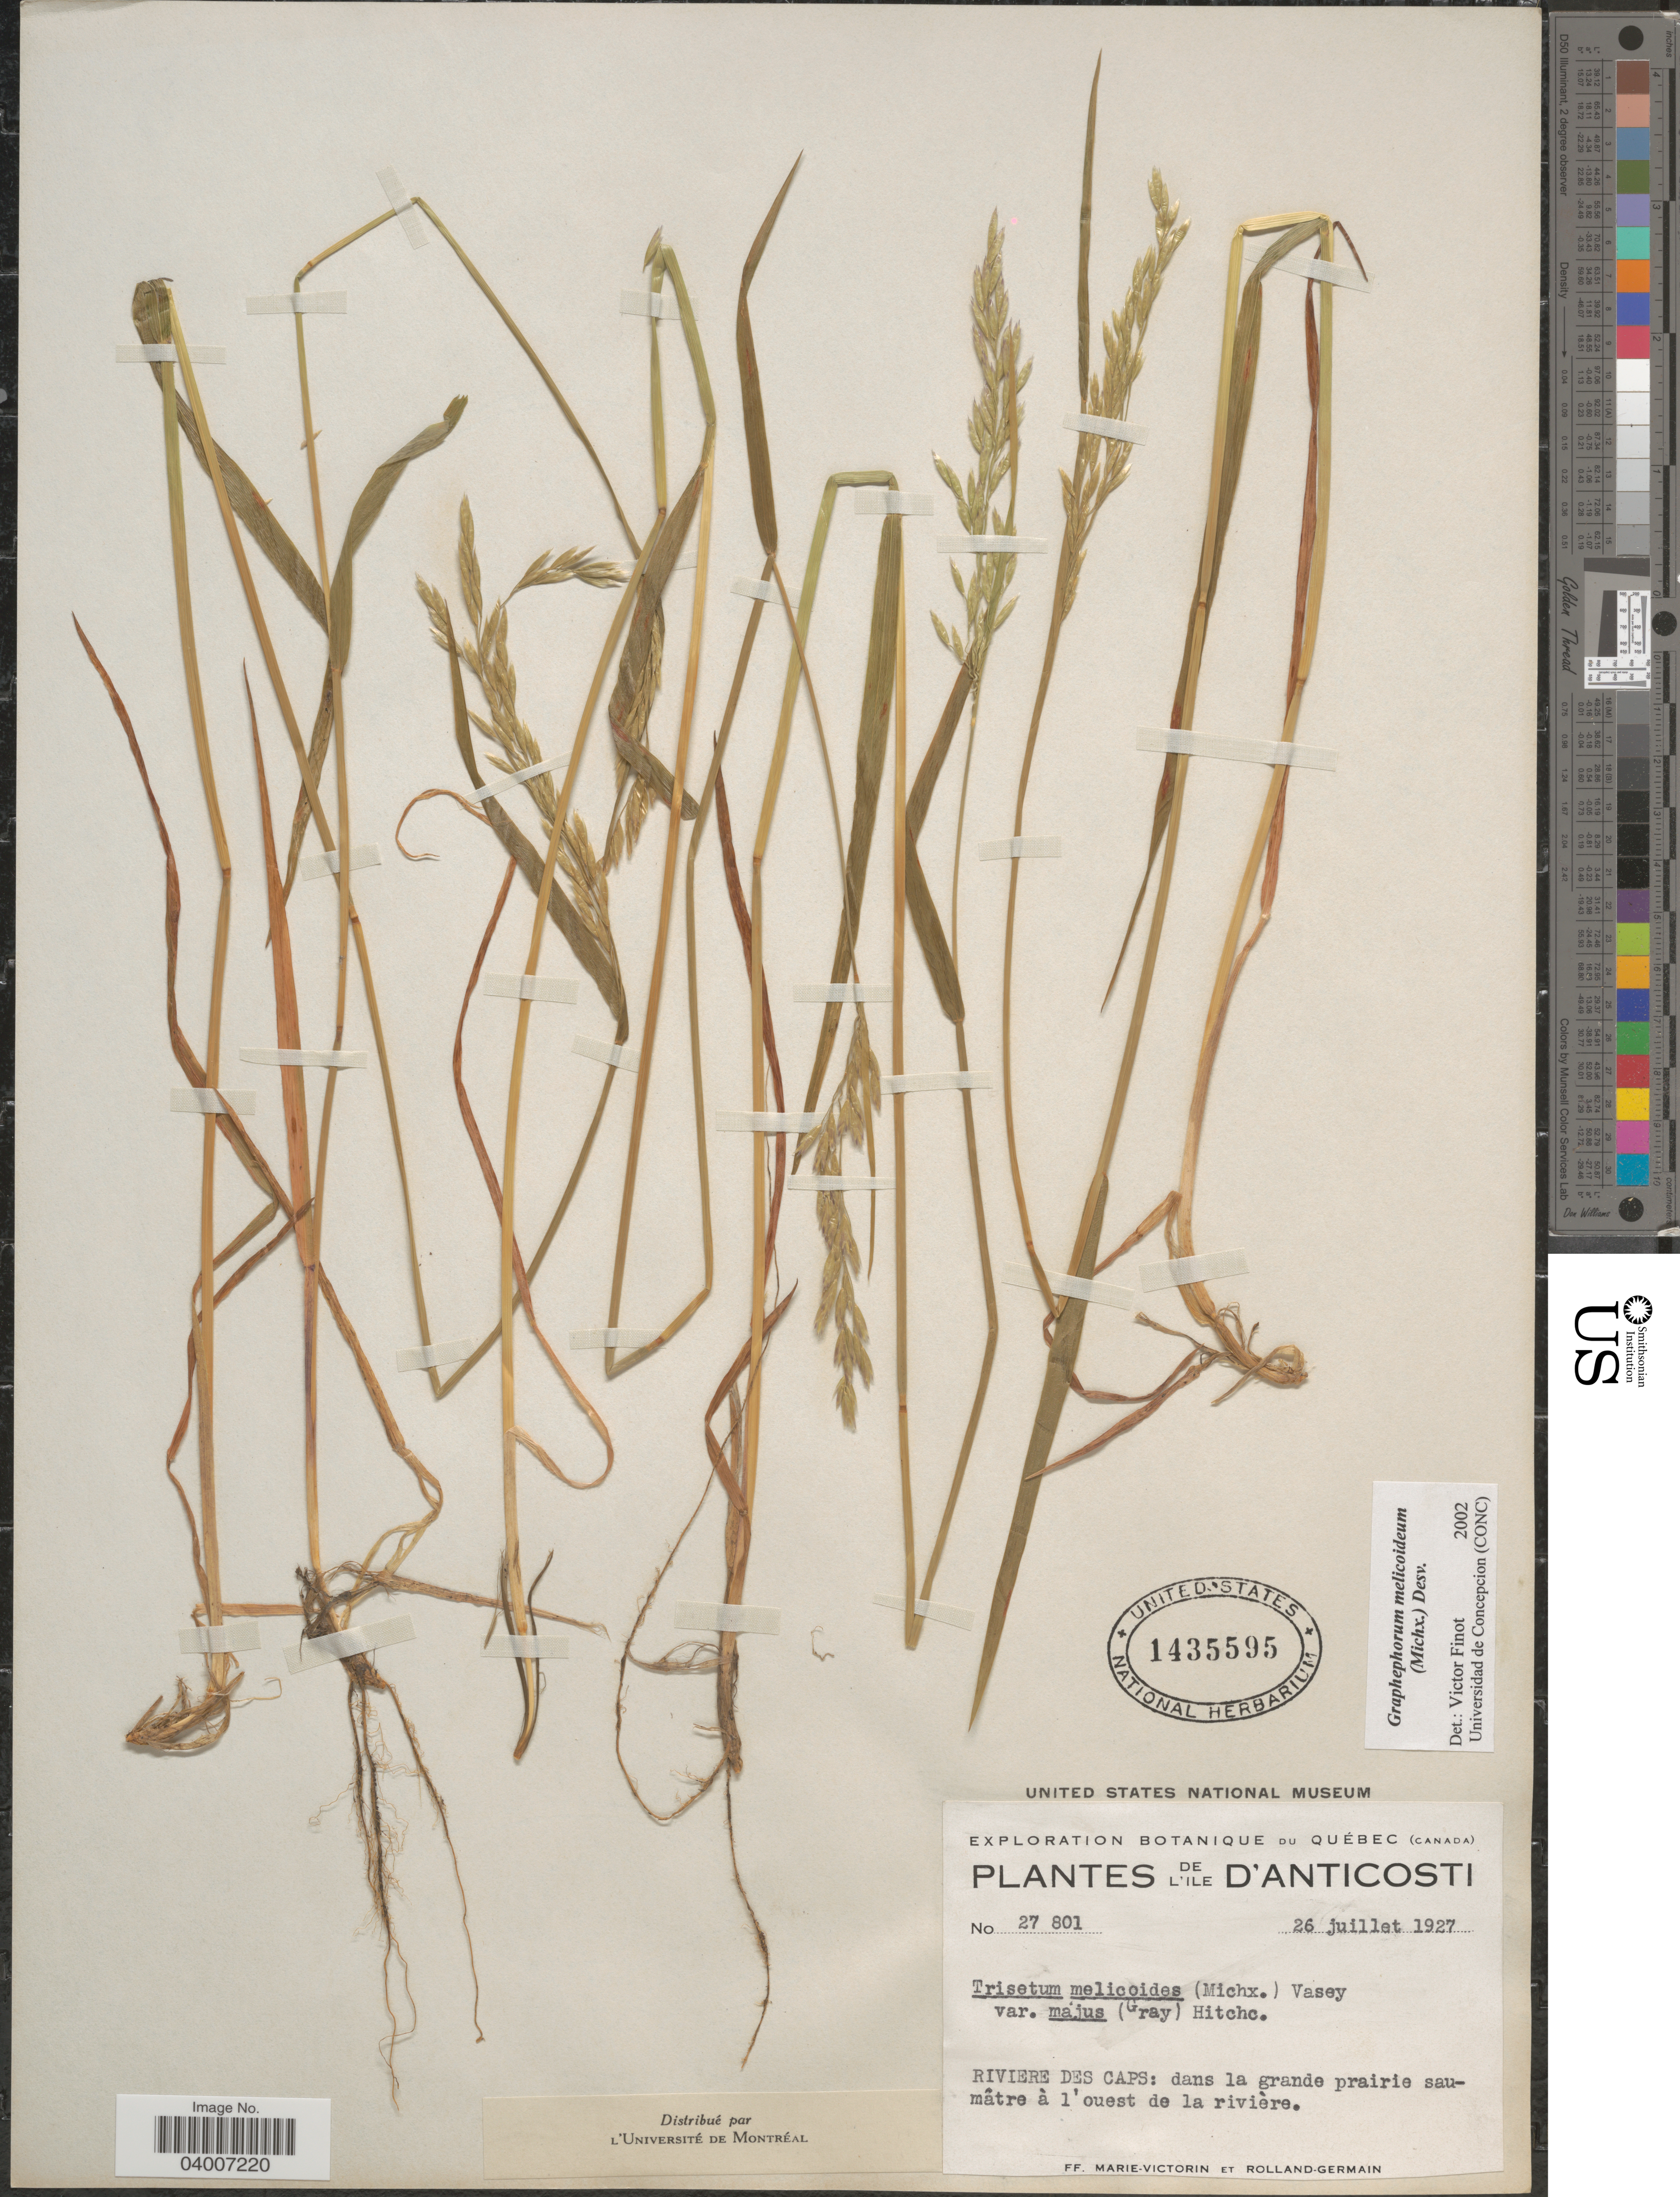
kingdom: Plantae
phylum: Tracheophyta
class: Liliopsida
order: Poales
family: Poaceae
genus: Graphephorum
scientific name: Graphephorum melicoides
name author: (F. Michx.) Desv.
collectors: F. Marie-Victorin & Rolland-Germain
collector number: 27801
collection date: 1927-07-26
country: Canada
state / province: Quebec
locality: L'Ile D'Anticosti. Riviere Des Caps: dans la frande prairie saumâtre à l'ouest de la rivière.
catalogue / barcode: US 1435595